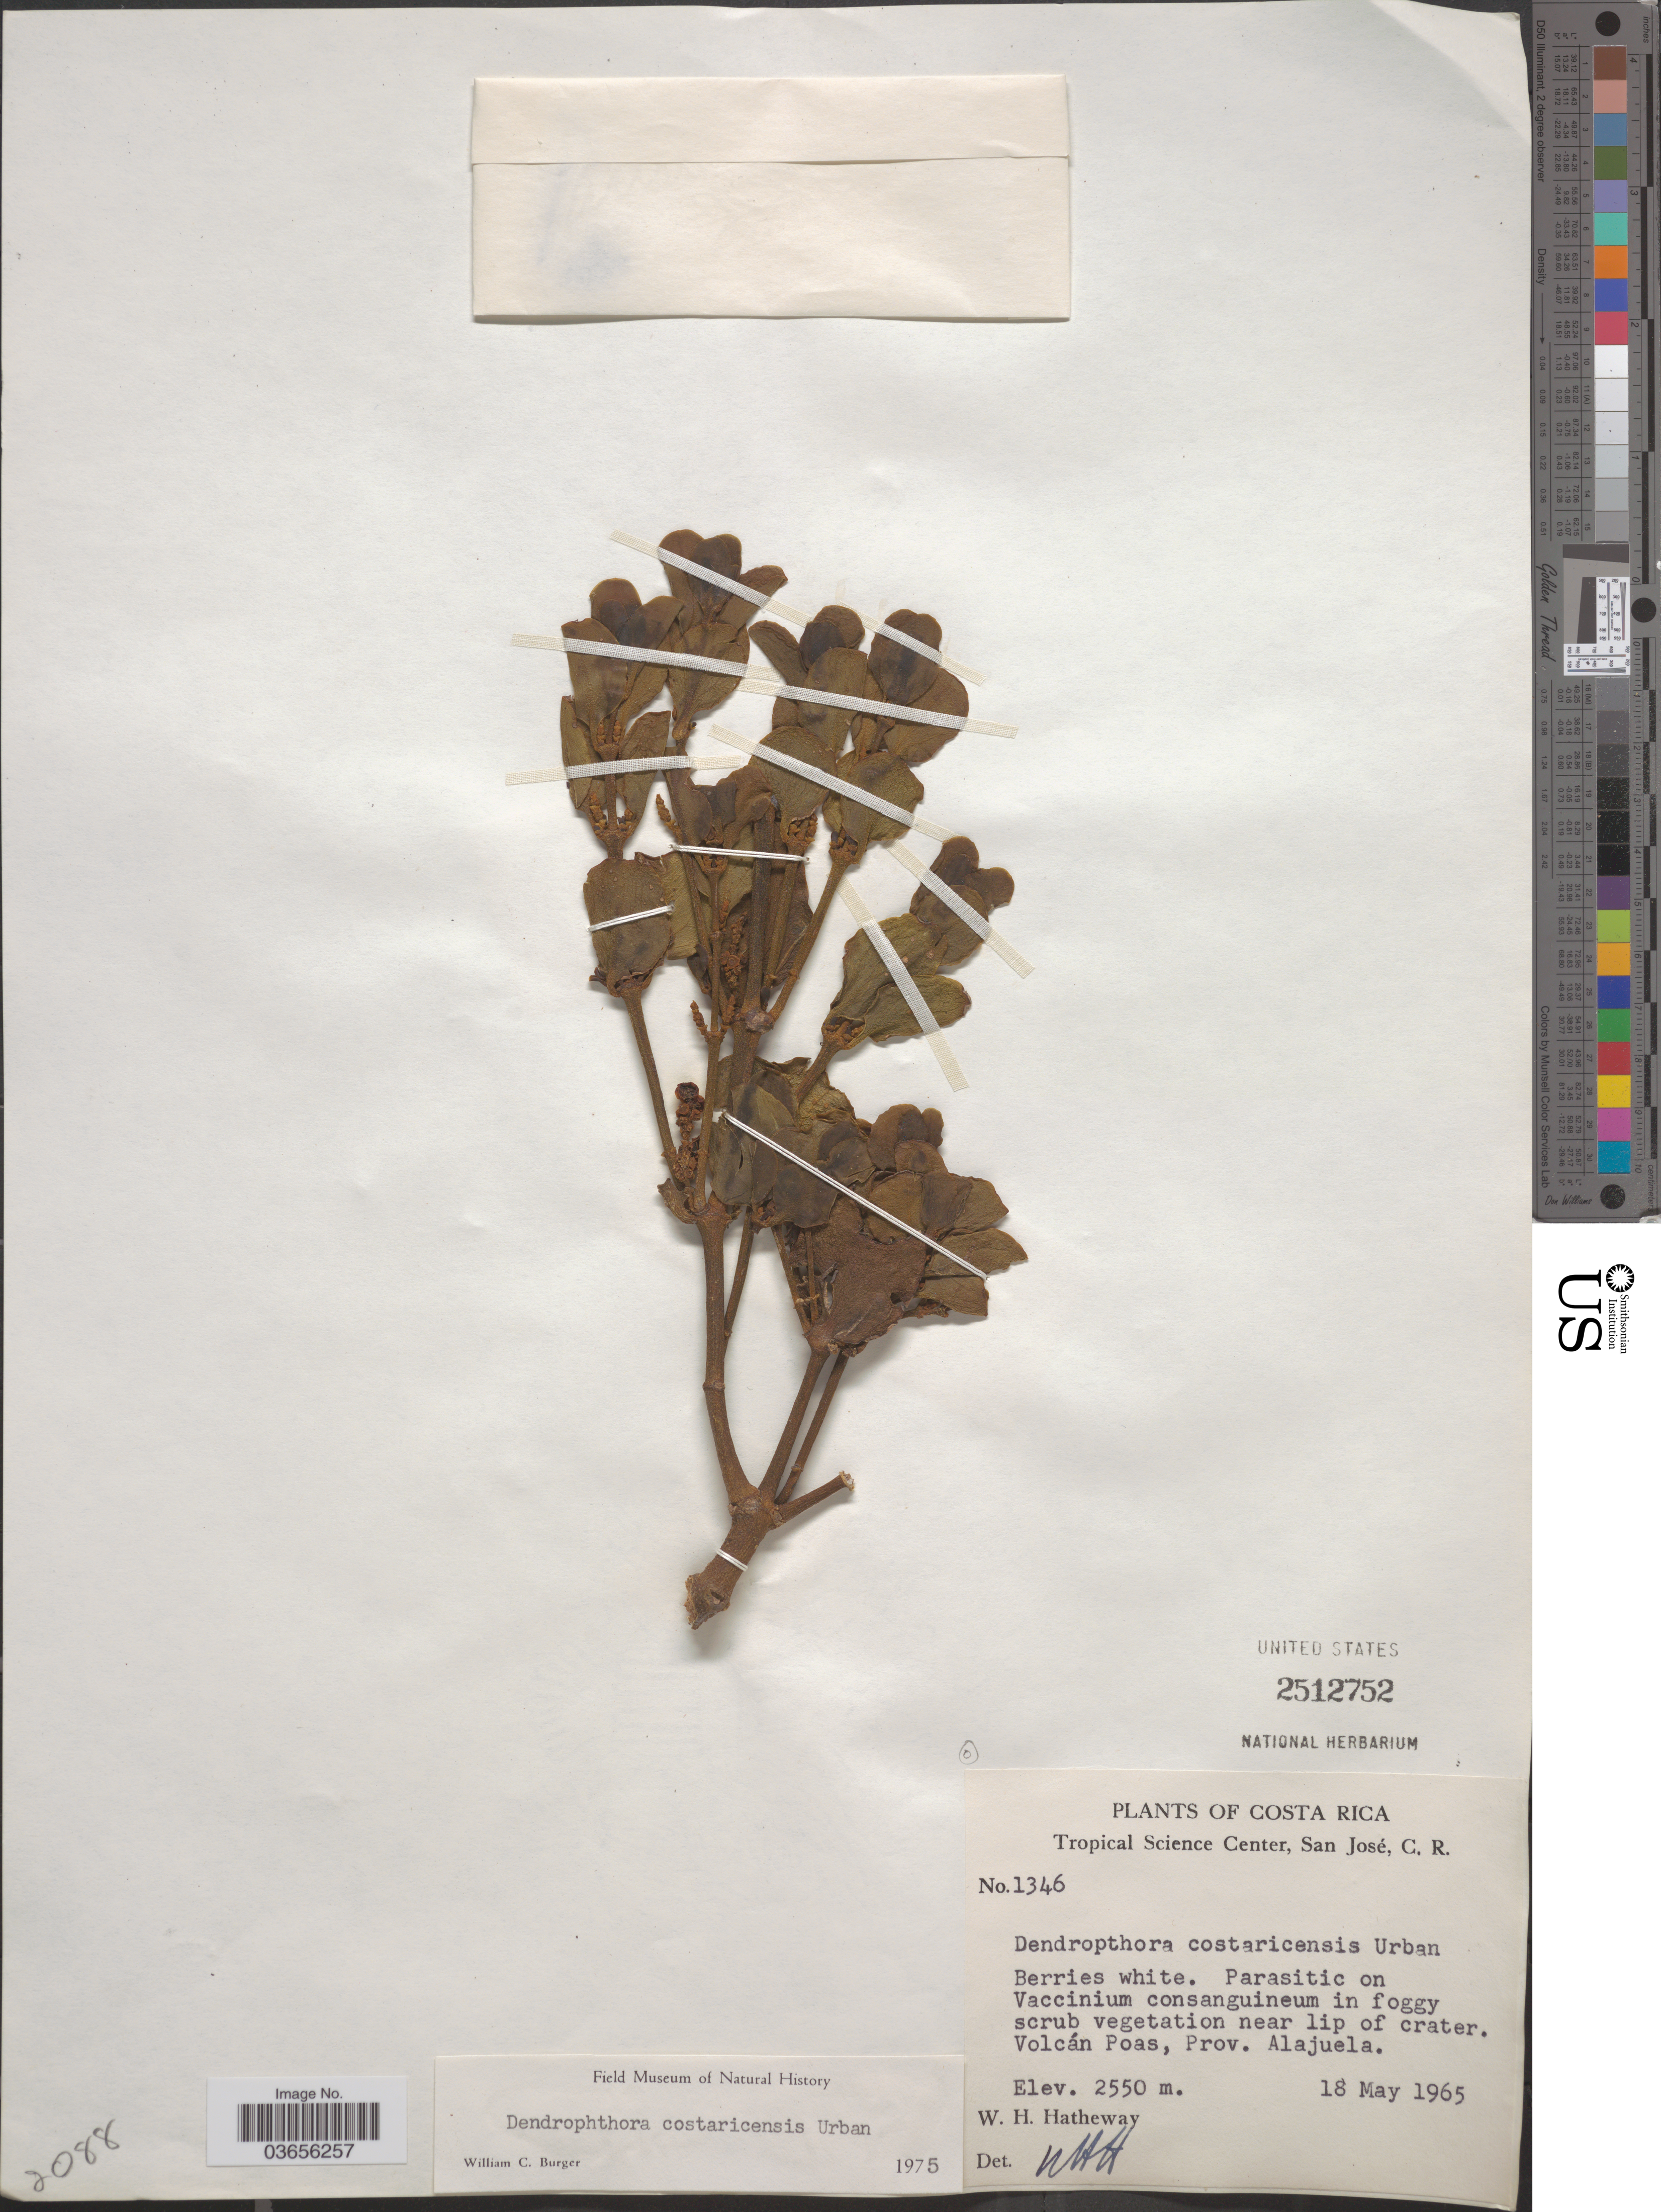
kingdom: Plantae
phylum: Tracheophyta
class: Magnoliopsida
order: Santalales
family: Viscaceae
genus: Dendrophthora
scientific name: Dendrophthora costaricensis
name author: Urb.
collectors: W. H. Hatheway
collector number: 1346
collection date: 1965-05-18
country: Costa Rica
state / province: Alajuela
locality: Volcán Poas.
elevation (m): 2550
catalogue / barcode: US 2512752